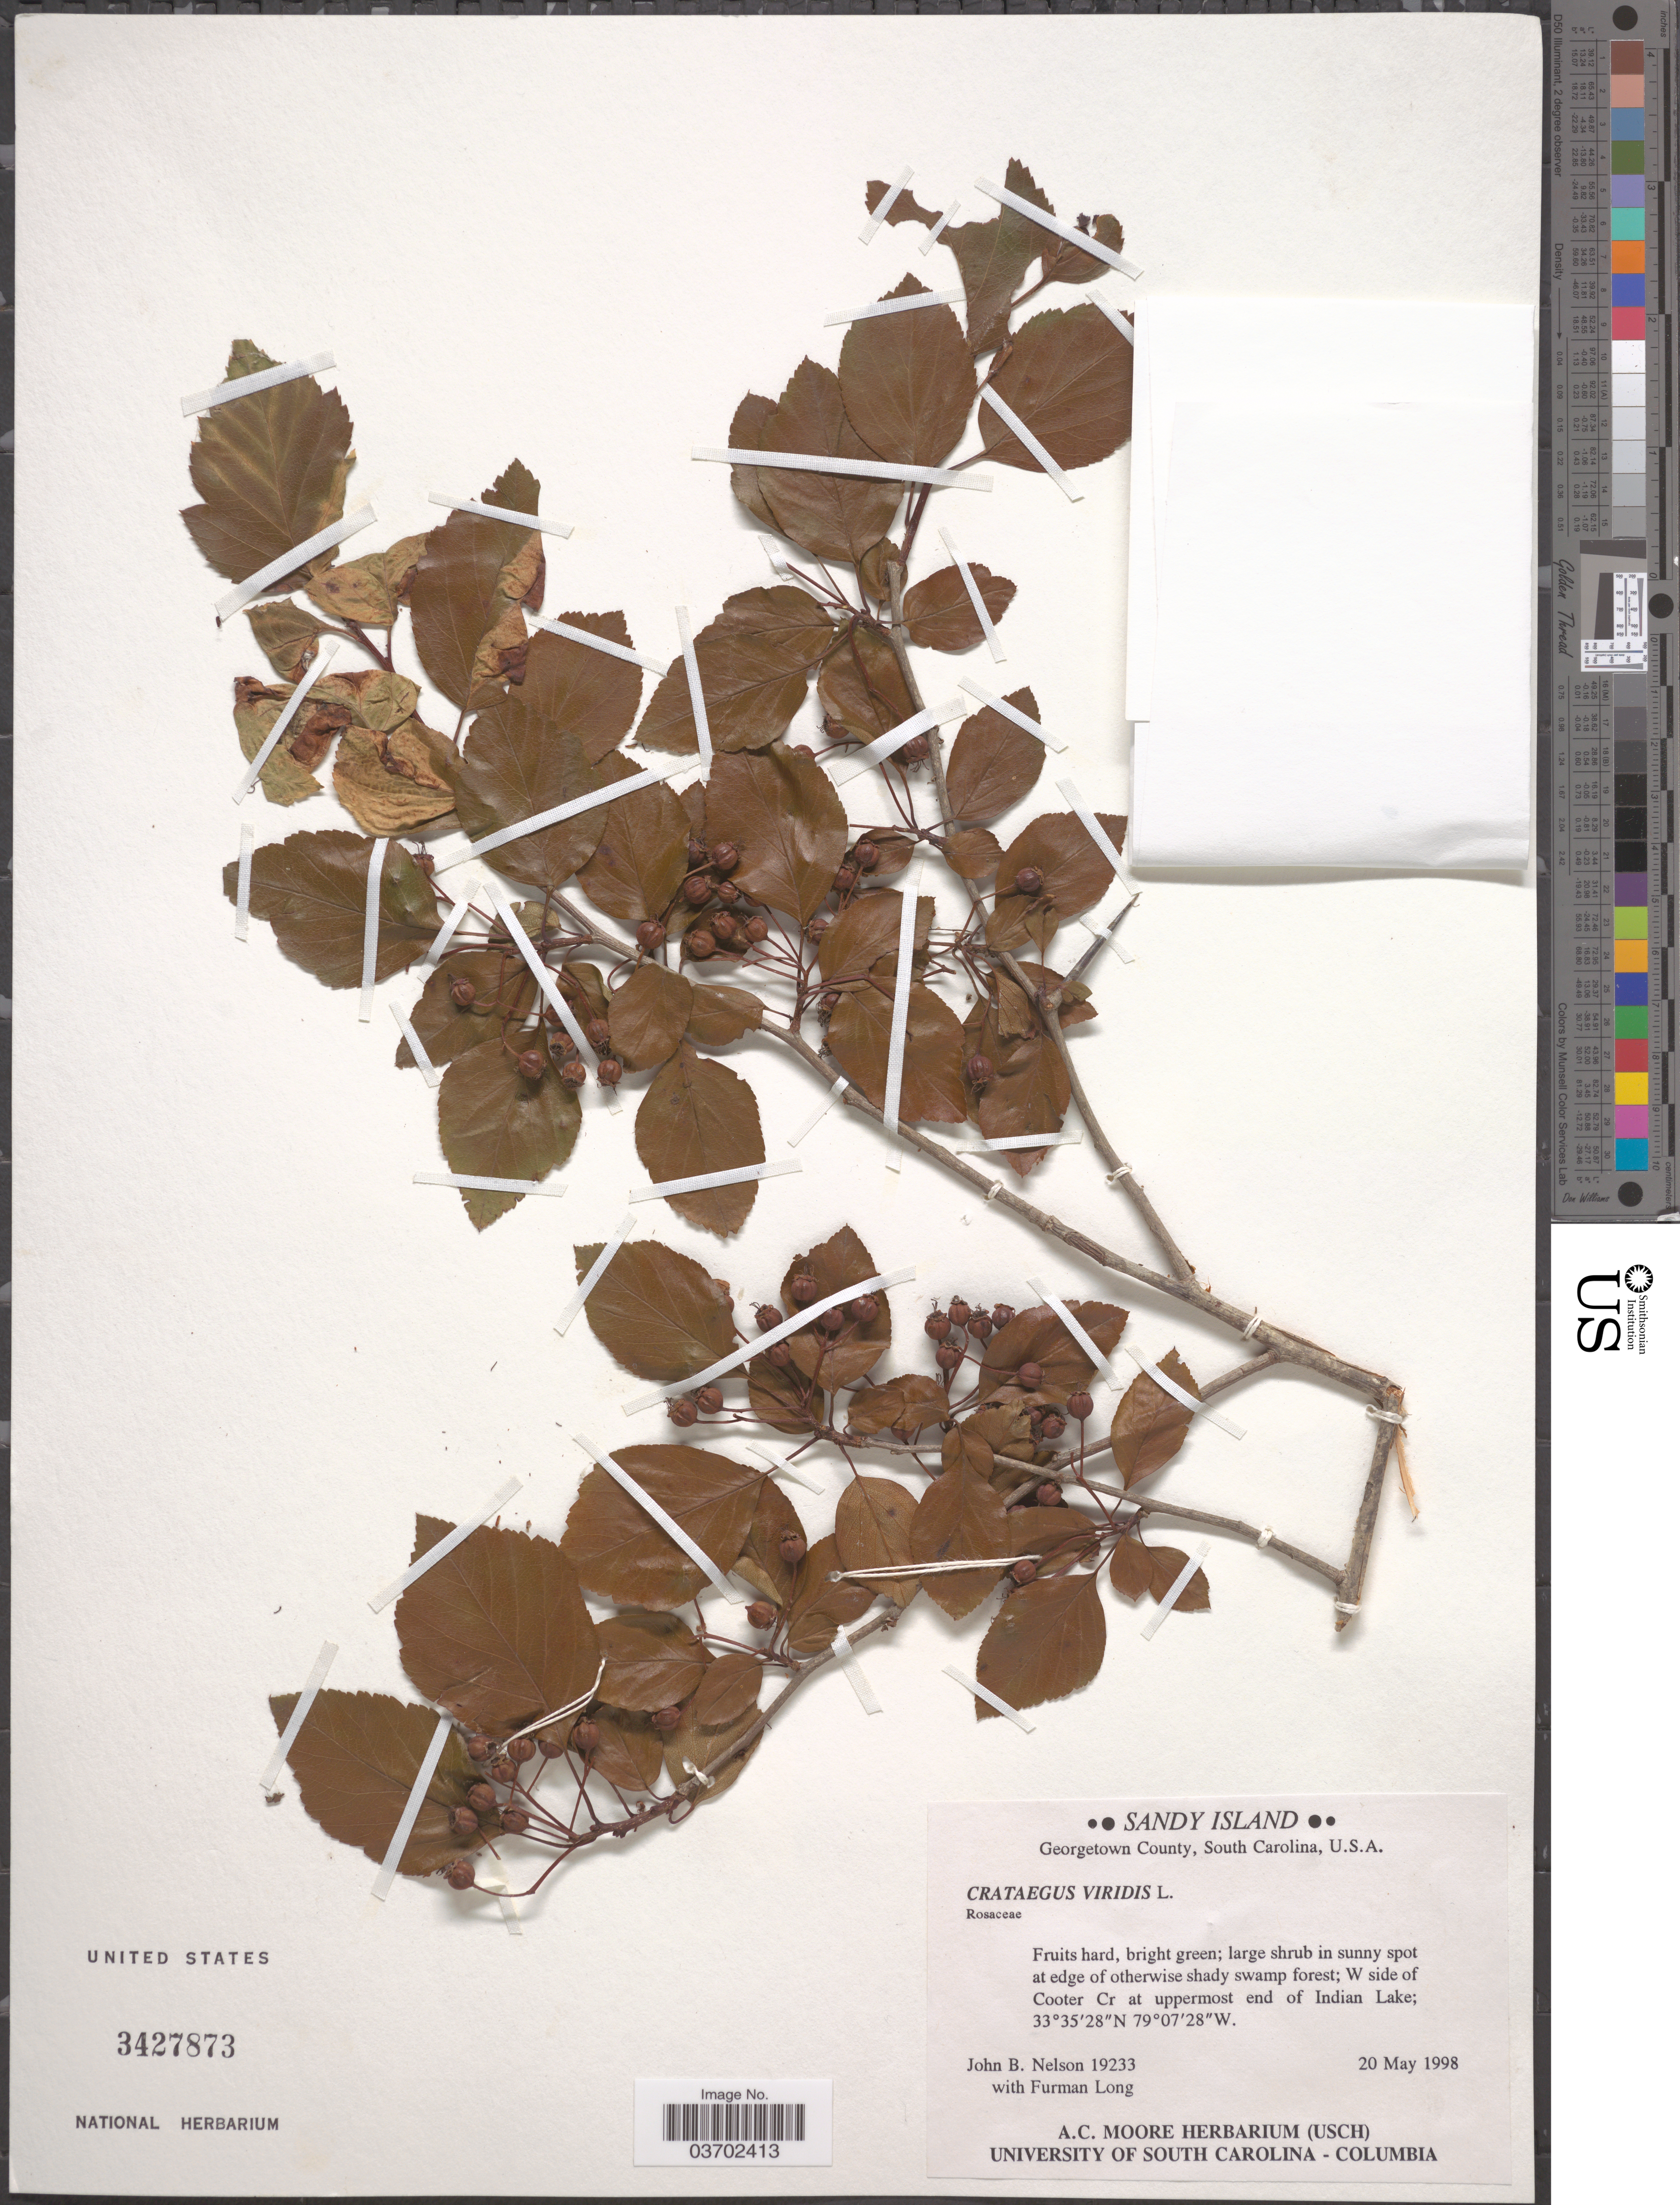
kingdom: Plantae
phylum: Tracheophyta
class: Magnoliopsida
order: Rosales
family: Rosaceae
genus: Crataegus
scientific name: Crataegus viridis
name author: L.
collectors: J. B. Nelson & F. Long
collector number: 19233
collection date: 1998-05-20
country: United States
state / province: South Carolina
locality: Sandy Island. Georgetown County. W side of Cooter Cr at uppermost end of Indian Lake.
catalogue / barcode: US 3427873